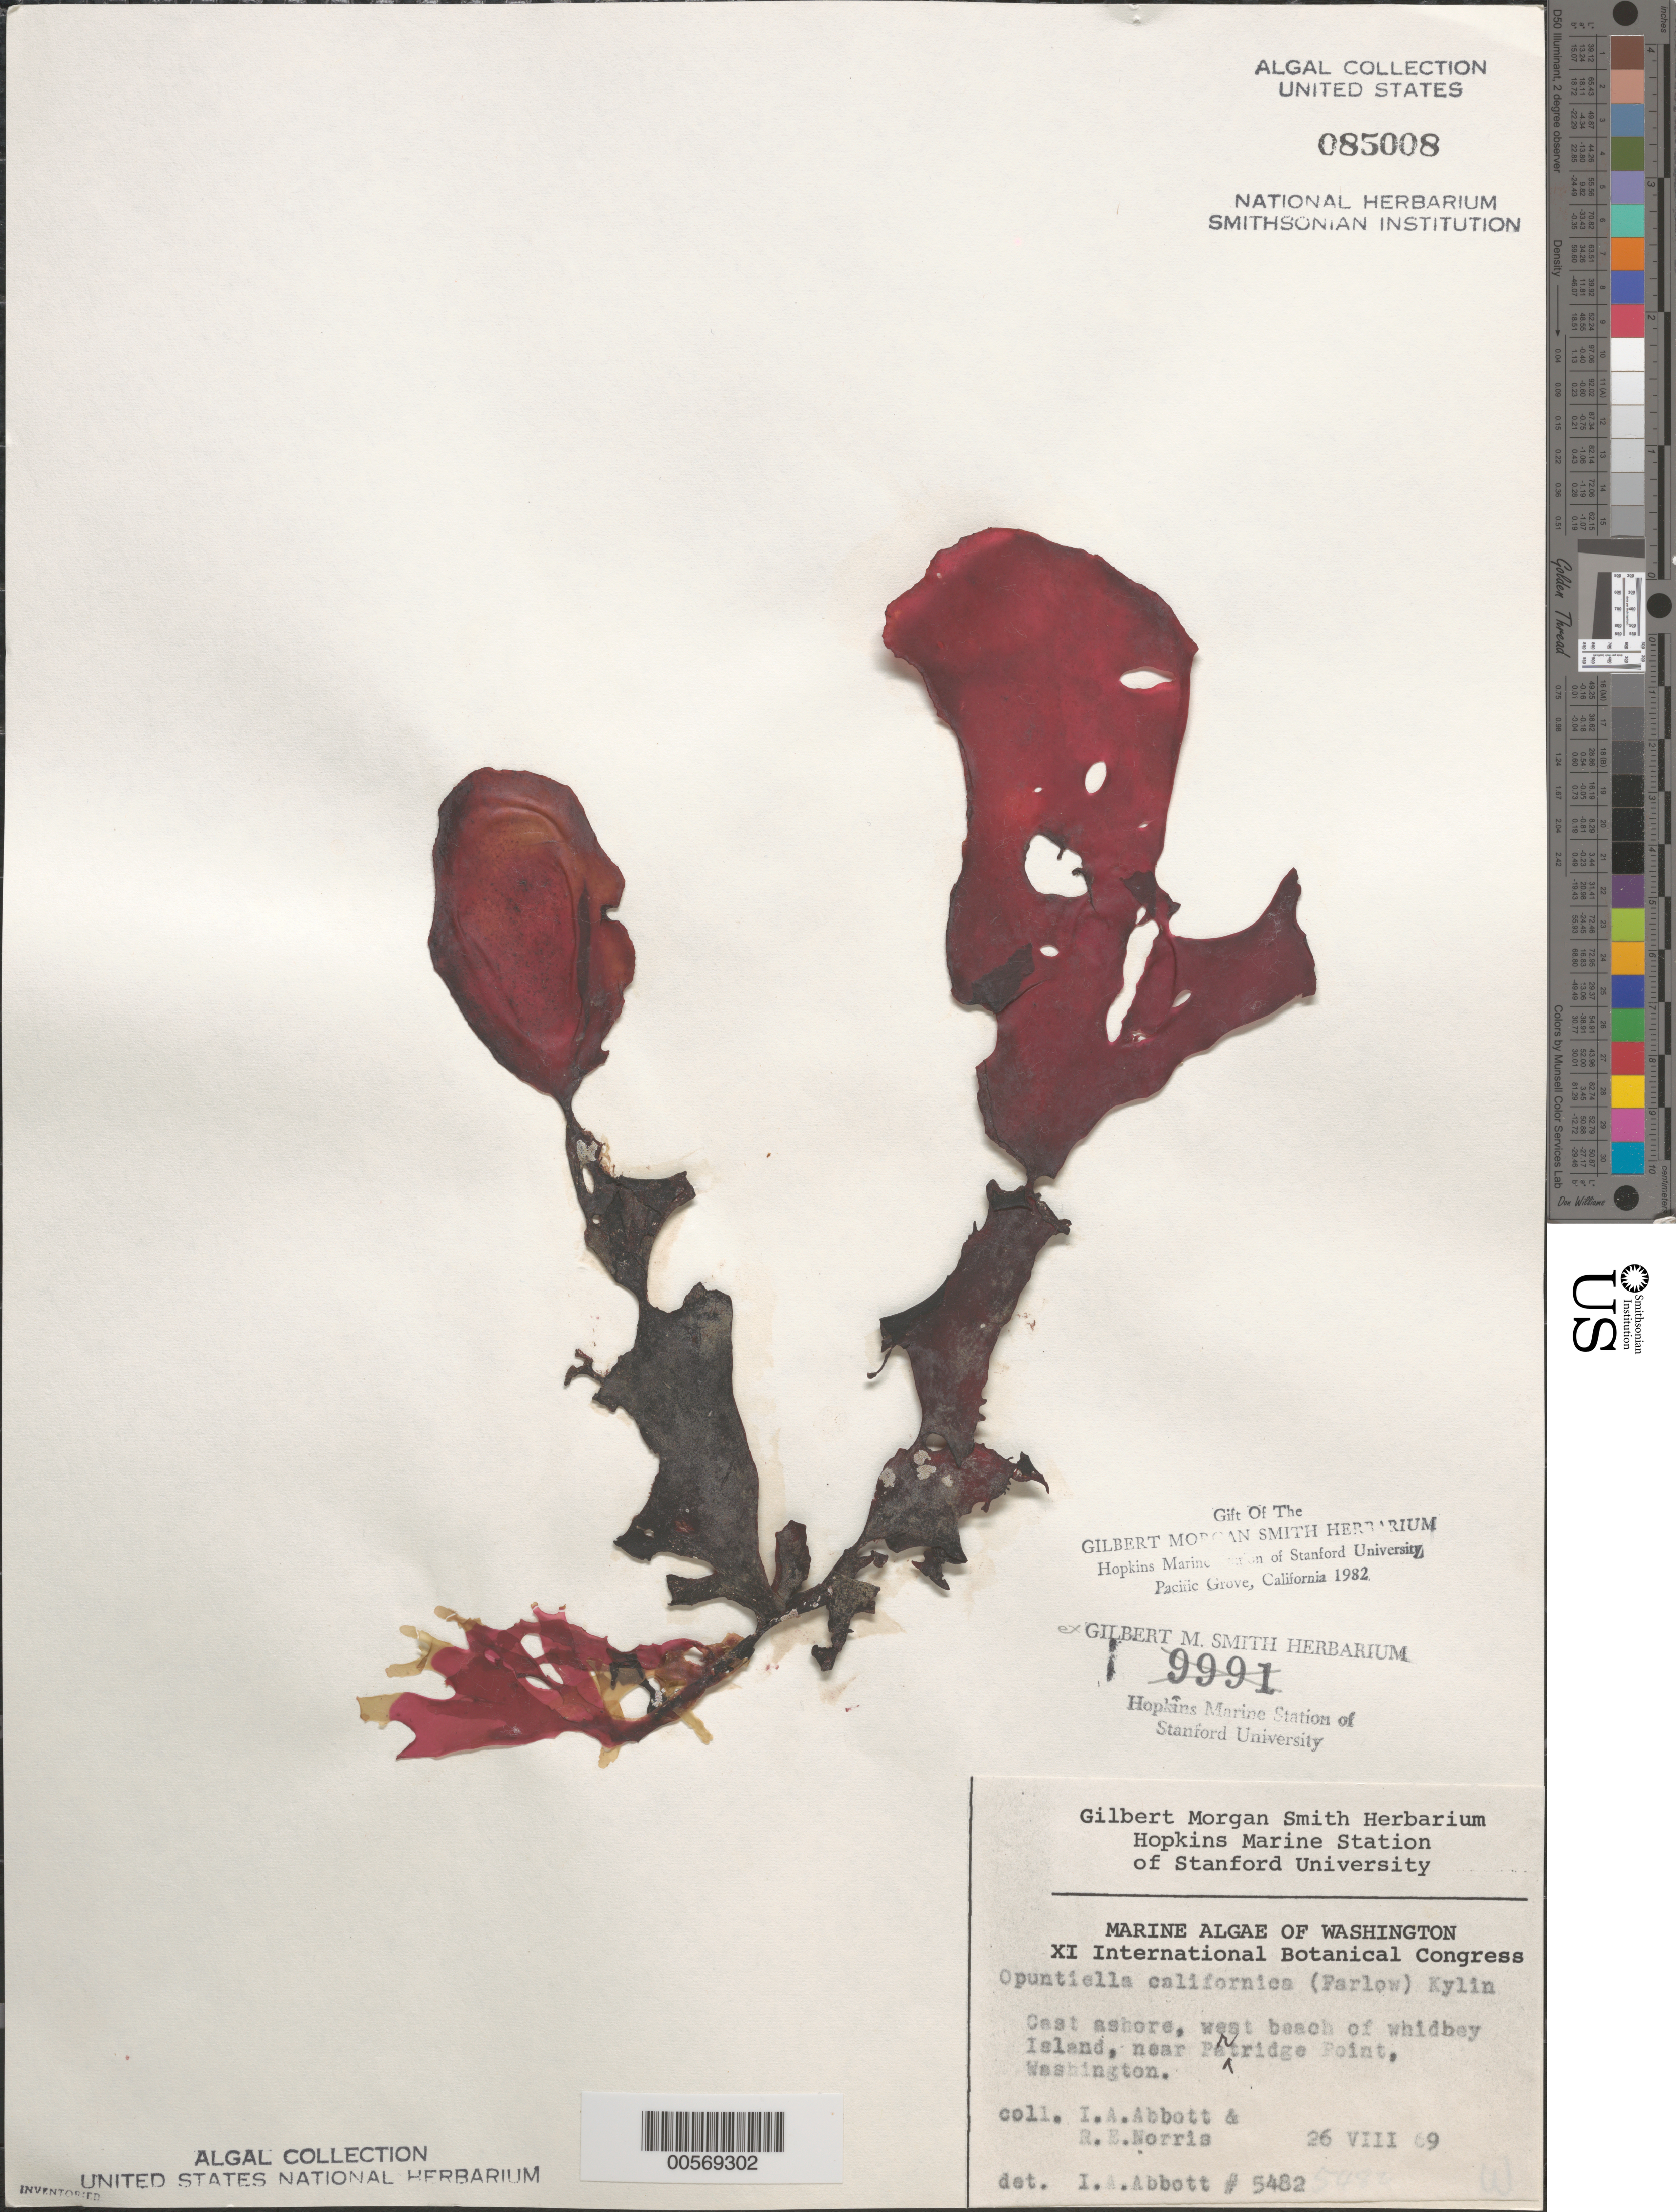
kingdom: Plantae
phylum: Rhodophyta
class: Florideophyceae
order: Gigartinales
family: Furcellariaceae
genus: Opuntiella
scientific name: Opuntiella californica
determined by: Abbott, Isabella A.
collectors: I. A. Abbott & R. E. Norris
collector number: IAA 5482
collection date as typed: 26 Aug 1969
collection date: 1969-08-26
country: United States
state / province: Washington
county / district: Island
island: Whidbey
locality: West Beach near Partridge Point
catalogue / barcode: US 85008